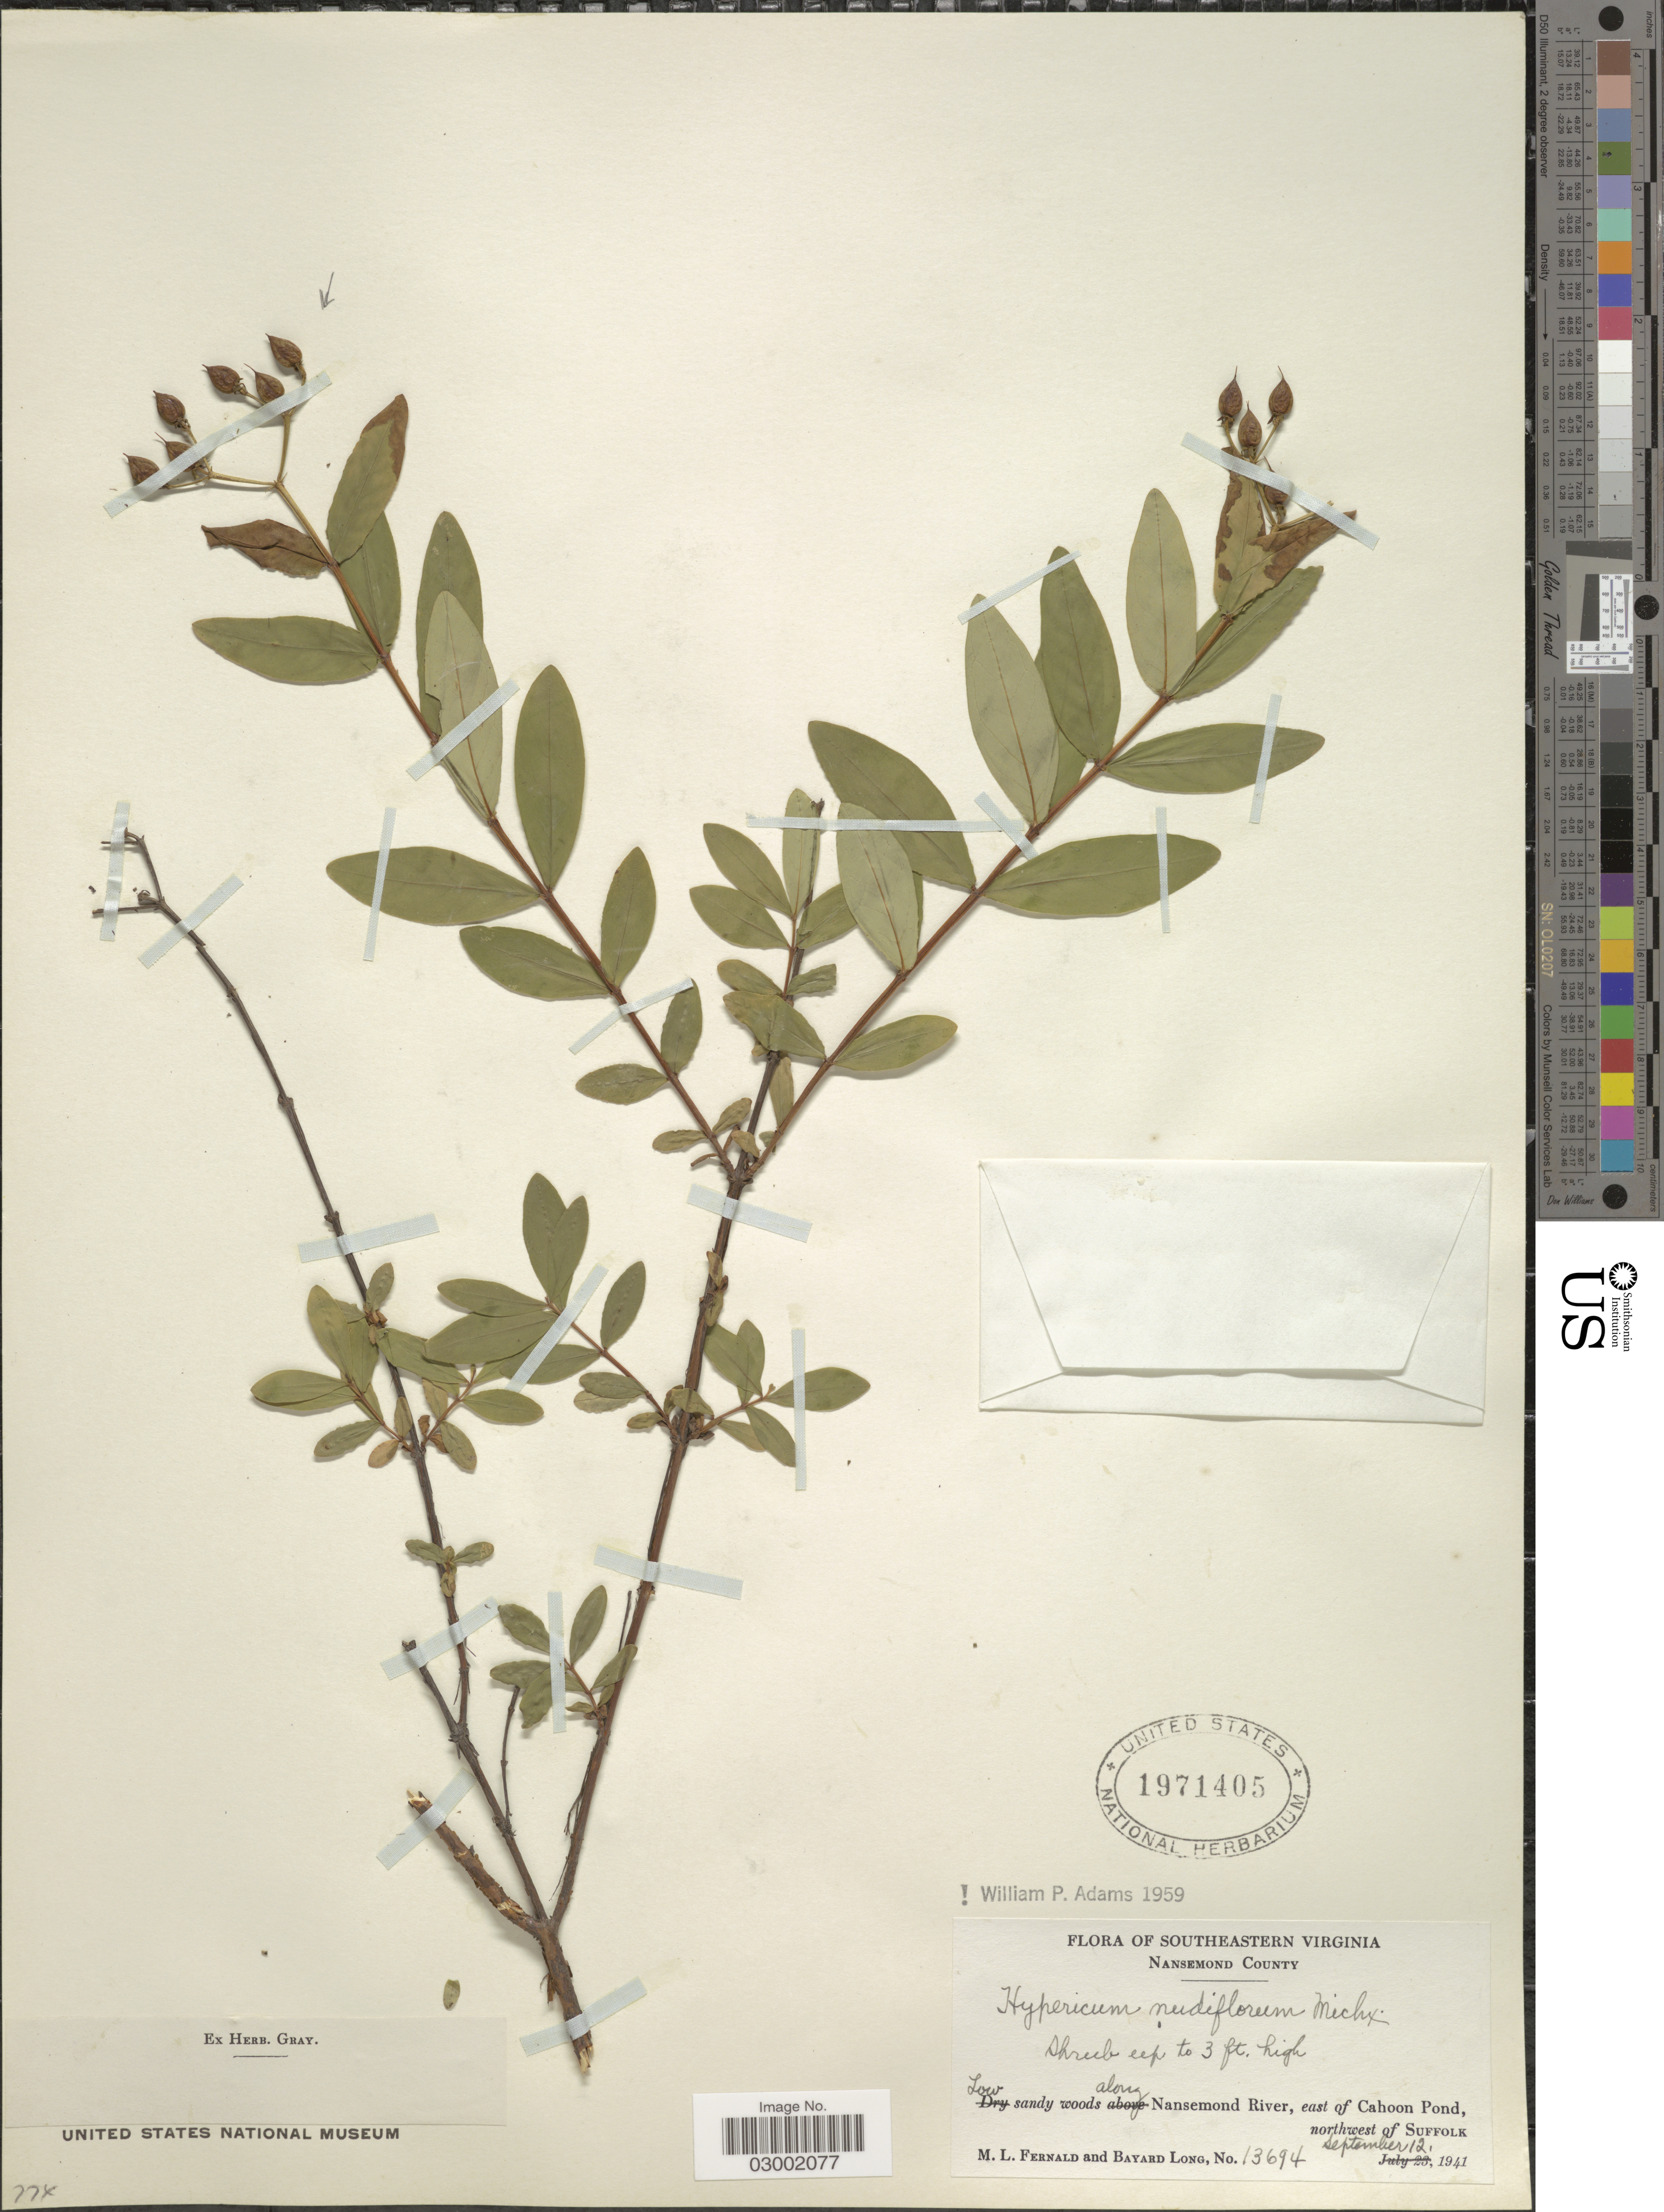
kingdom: Plantae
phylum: Tracheophyta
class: Magnoliopsida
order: Malpighiales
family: Hypericaceae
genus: Hypericum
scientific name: Hypericum nudiflorum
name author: Michx. ex Willd.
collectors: M. L. Fernald & B. Long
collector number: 13694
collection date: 1941-09-12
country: United States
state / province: Virginia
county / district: City of Suffolk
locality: Southeastern Virginia. Nansemond County. Low sandy woods along Nansemond River, east of Cahoon Pond, northwest of Suffolk.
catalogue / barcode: US 1971405